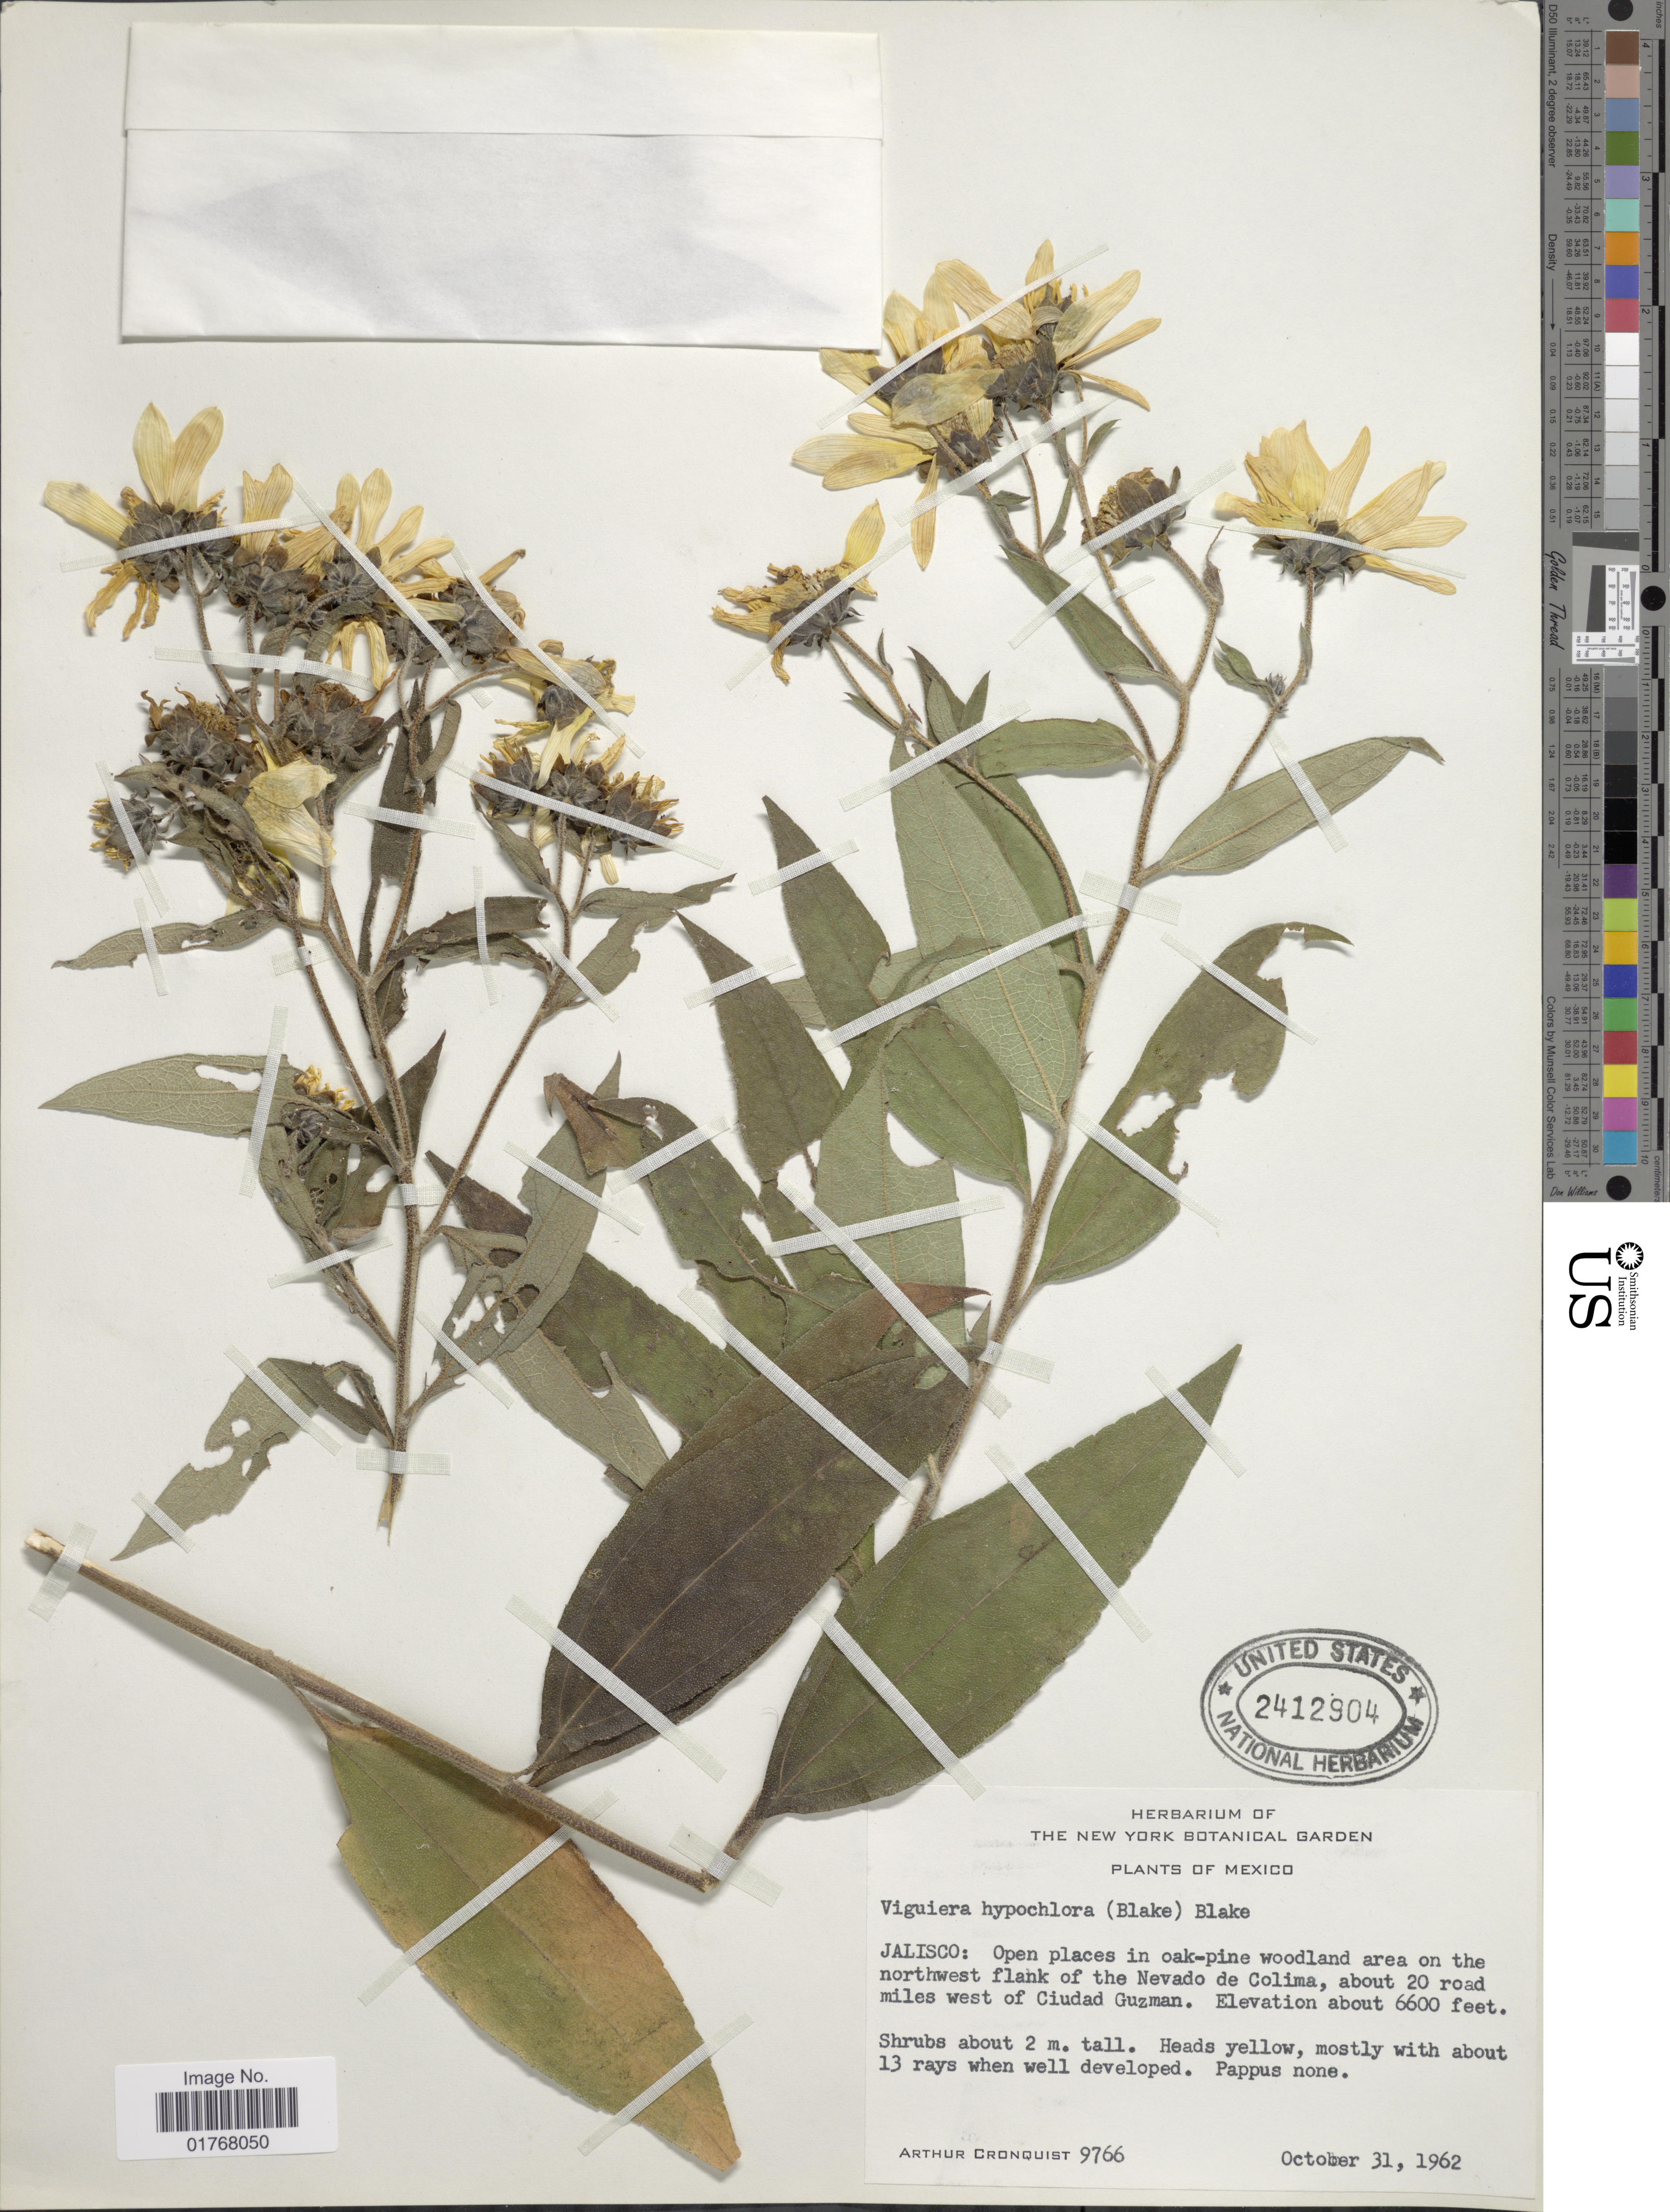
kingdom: Plantae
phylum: Tracheophyta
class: Magnoliopsida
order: Asterales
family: Asteraceae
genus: Viguiera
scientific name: Viguiera hypochlora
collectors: A. J. Cronquist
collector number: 9766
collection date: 1962-10-31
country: Mexico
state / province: Jalisco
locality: Open places in oak-pine woodland area on the northwest flank of the Nevado de Colima, ,about 20 road miles west of Ciudad Guzman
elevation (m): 2012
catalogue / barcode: US 2412904